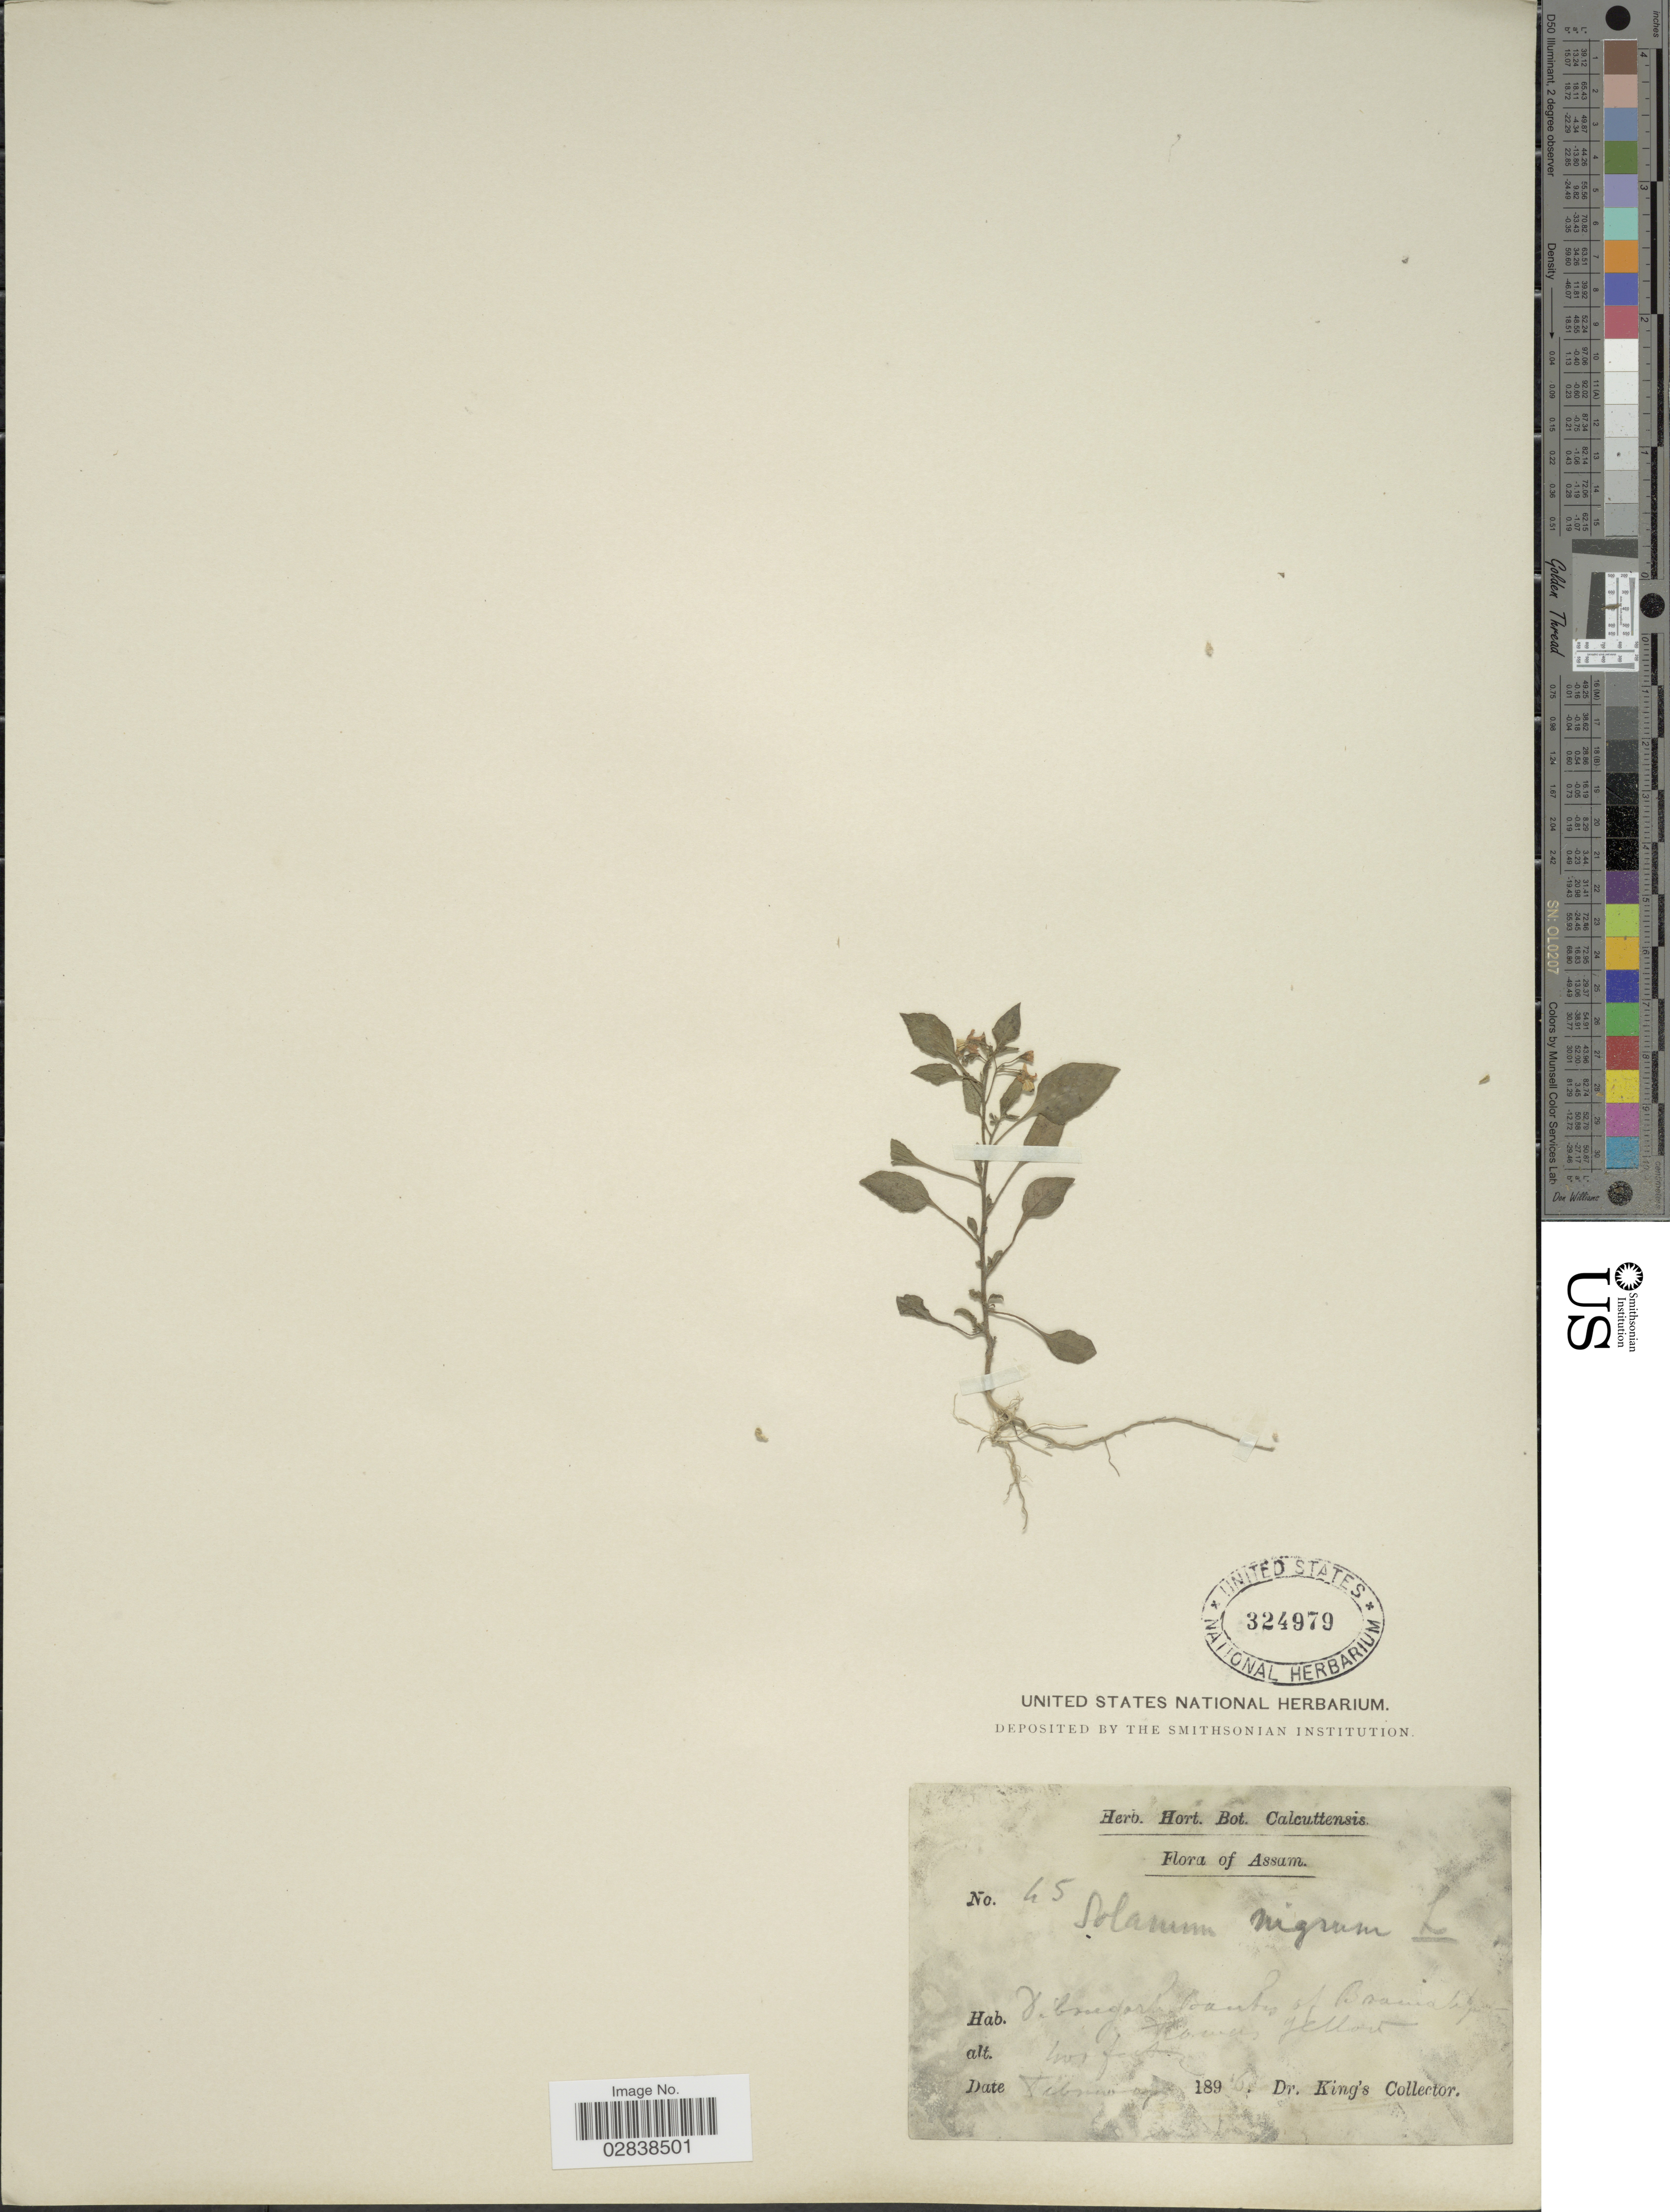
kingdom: Plantae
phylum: Tracheophyta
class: Magnoliopsida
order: Solanales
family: Solanaceae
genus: Solanum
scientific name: Solanum nigrum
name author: L.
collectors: Dr. King's collector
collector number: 45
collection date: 1896-02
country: India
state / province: Assam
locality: Vibsugar banks of Bamiahtop. [interpreted]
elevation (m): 122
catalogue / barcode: US 324979